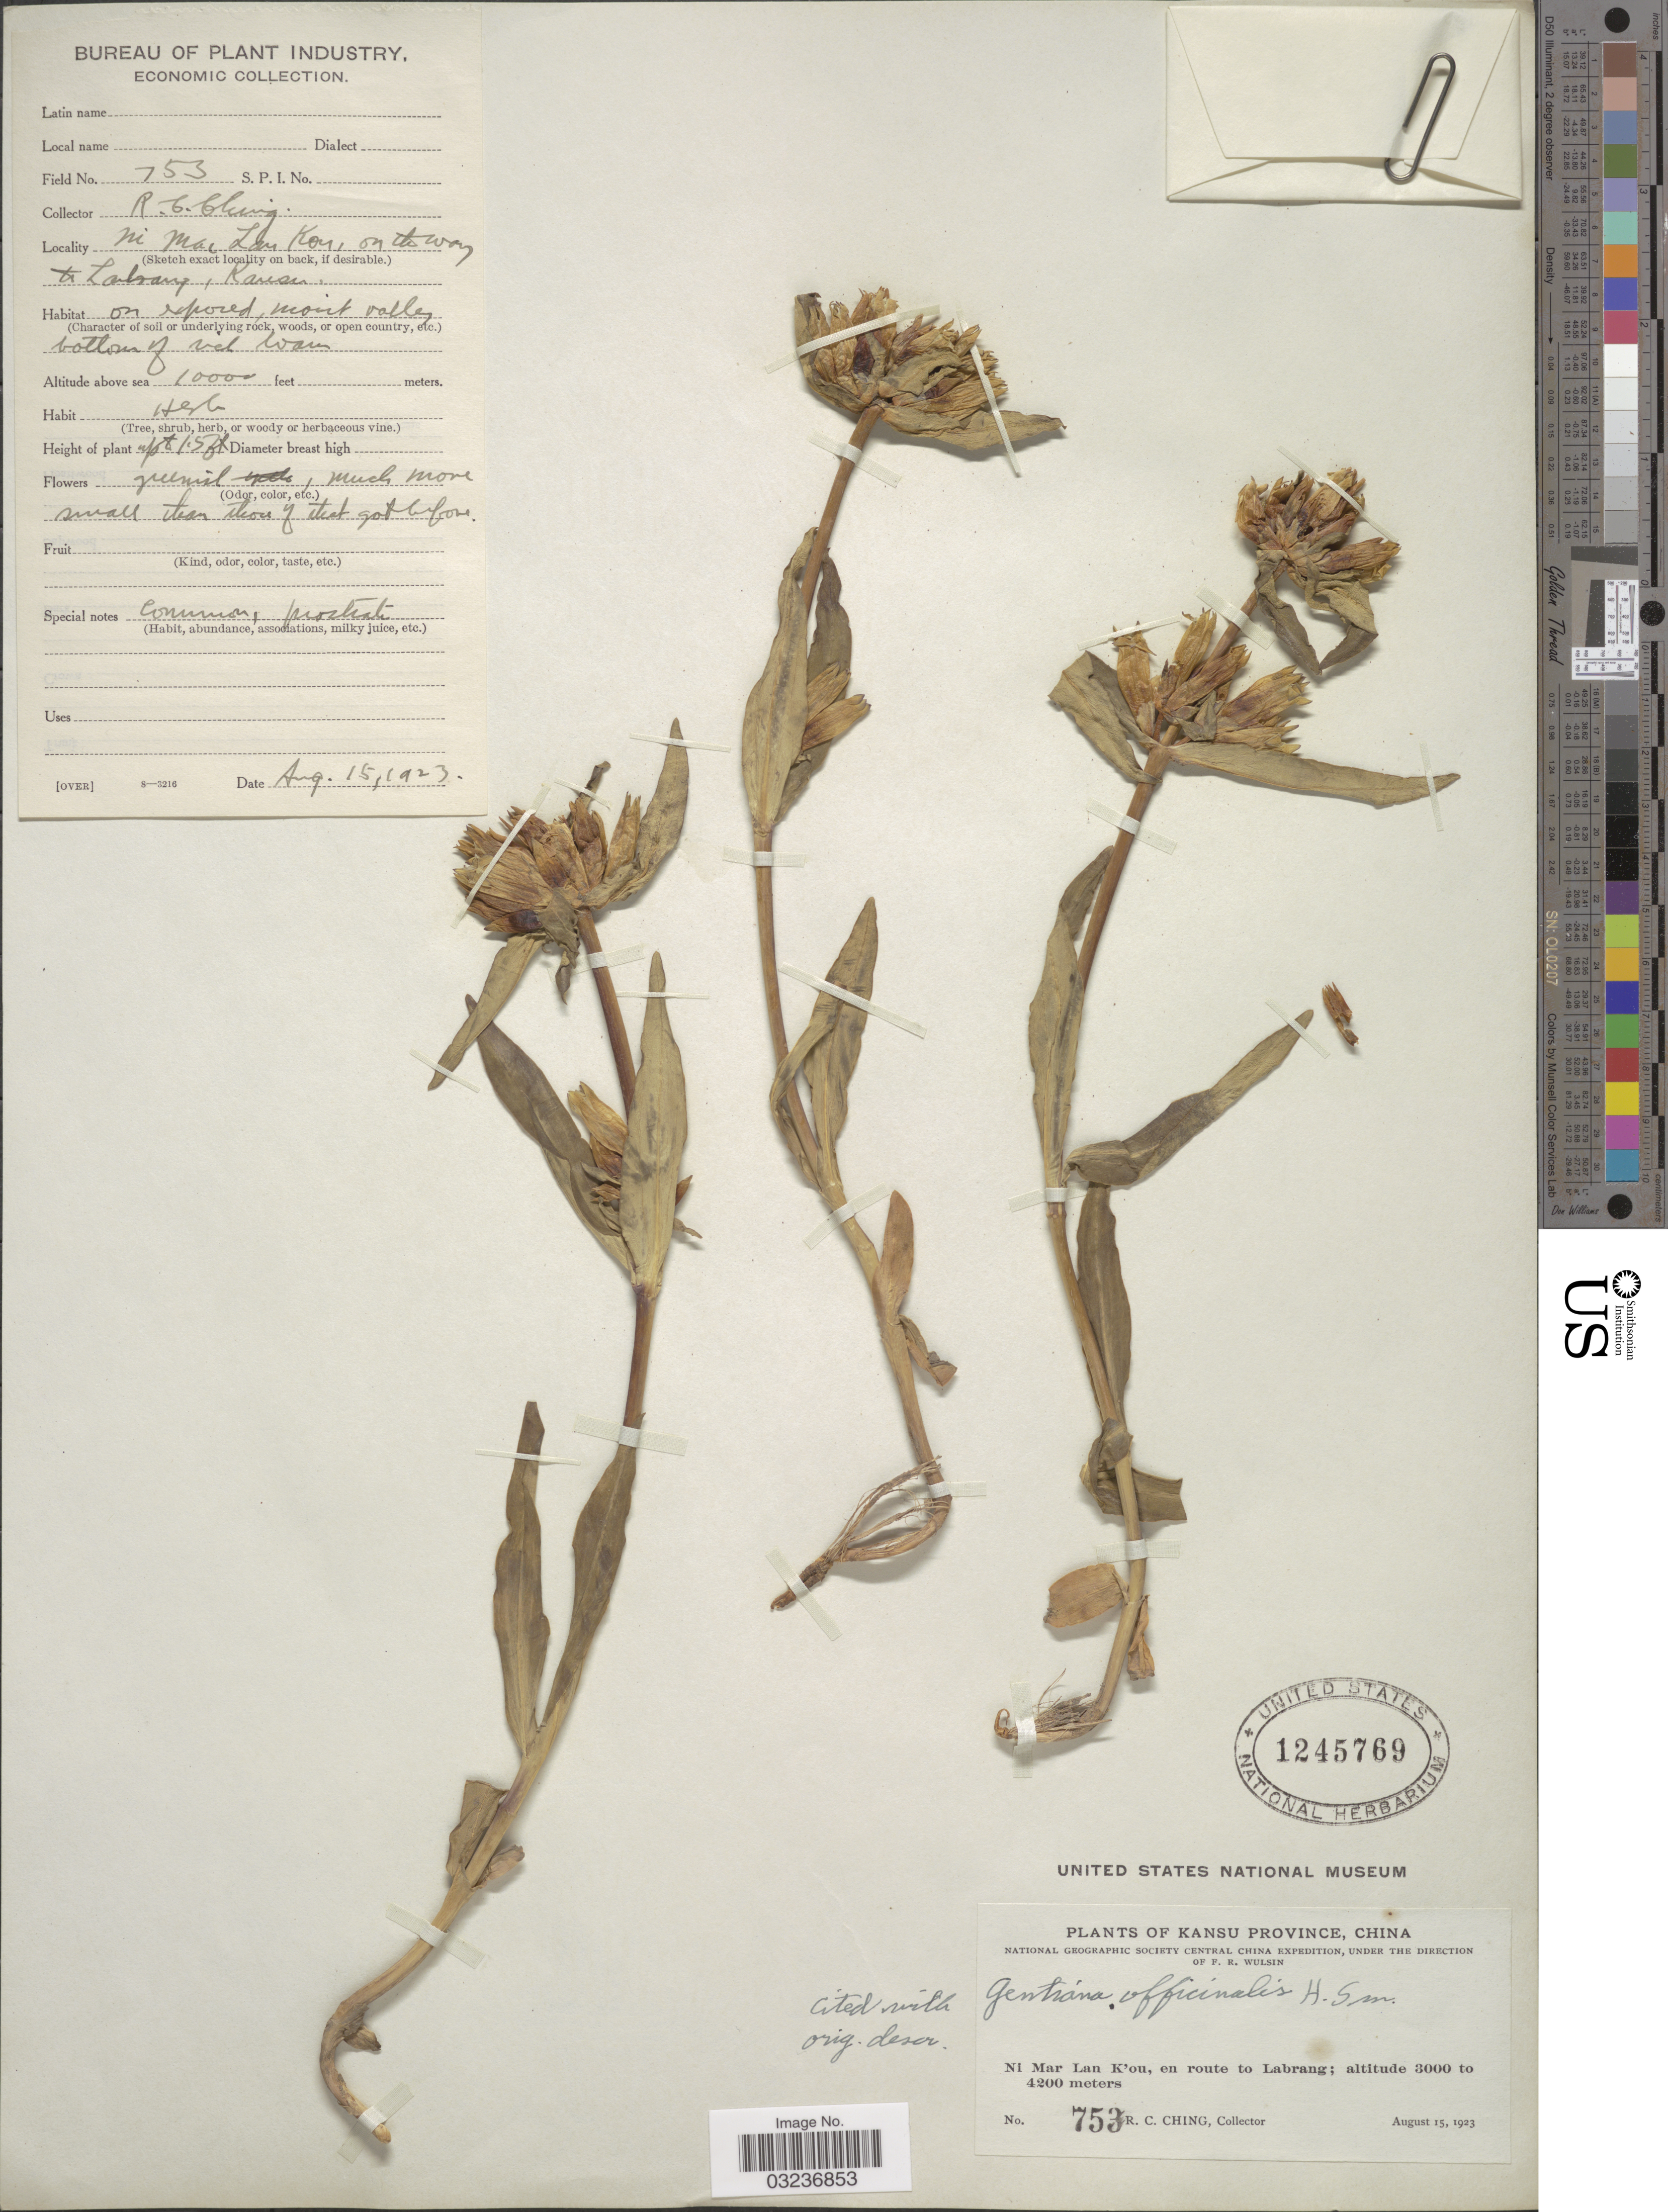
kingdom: Plantae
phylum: Tracheophyta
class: Magnoliopsida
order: Gentianales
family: Gentianaceae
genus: Gentiana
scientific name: Gentiana officinalis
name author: Harry Sm.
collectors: R. C. Ching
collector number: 753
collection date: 1923-08-15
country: China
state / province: Gansu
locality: Kansu Province, China, Ni Mar Lau K'ou, en route to Labrang.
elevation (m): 3048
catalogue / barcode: US 1245769